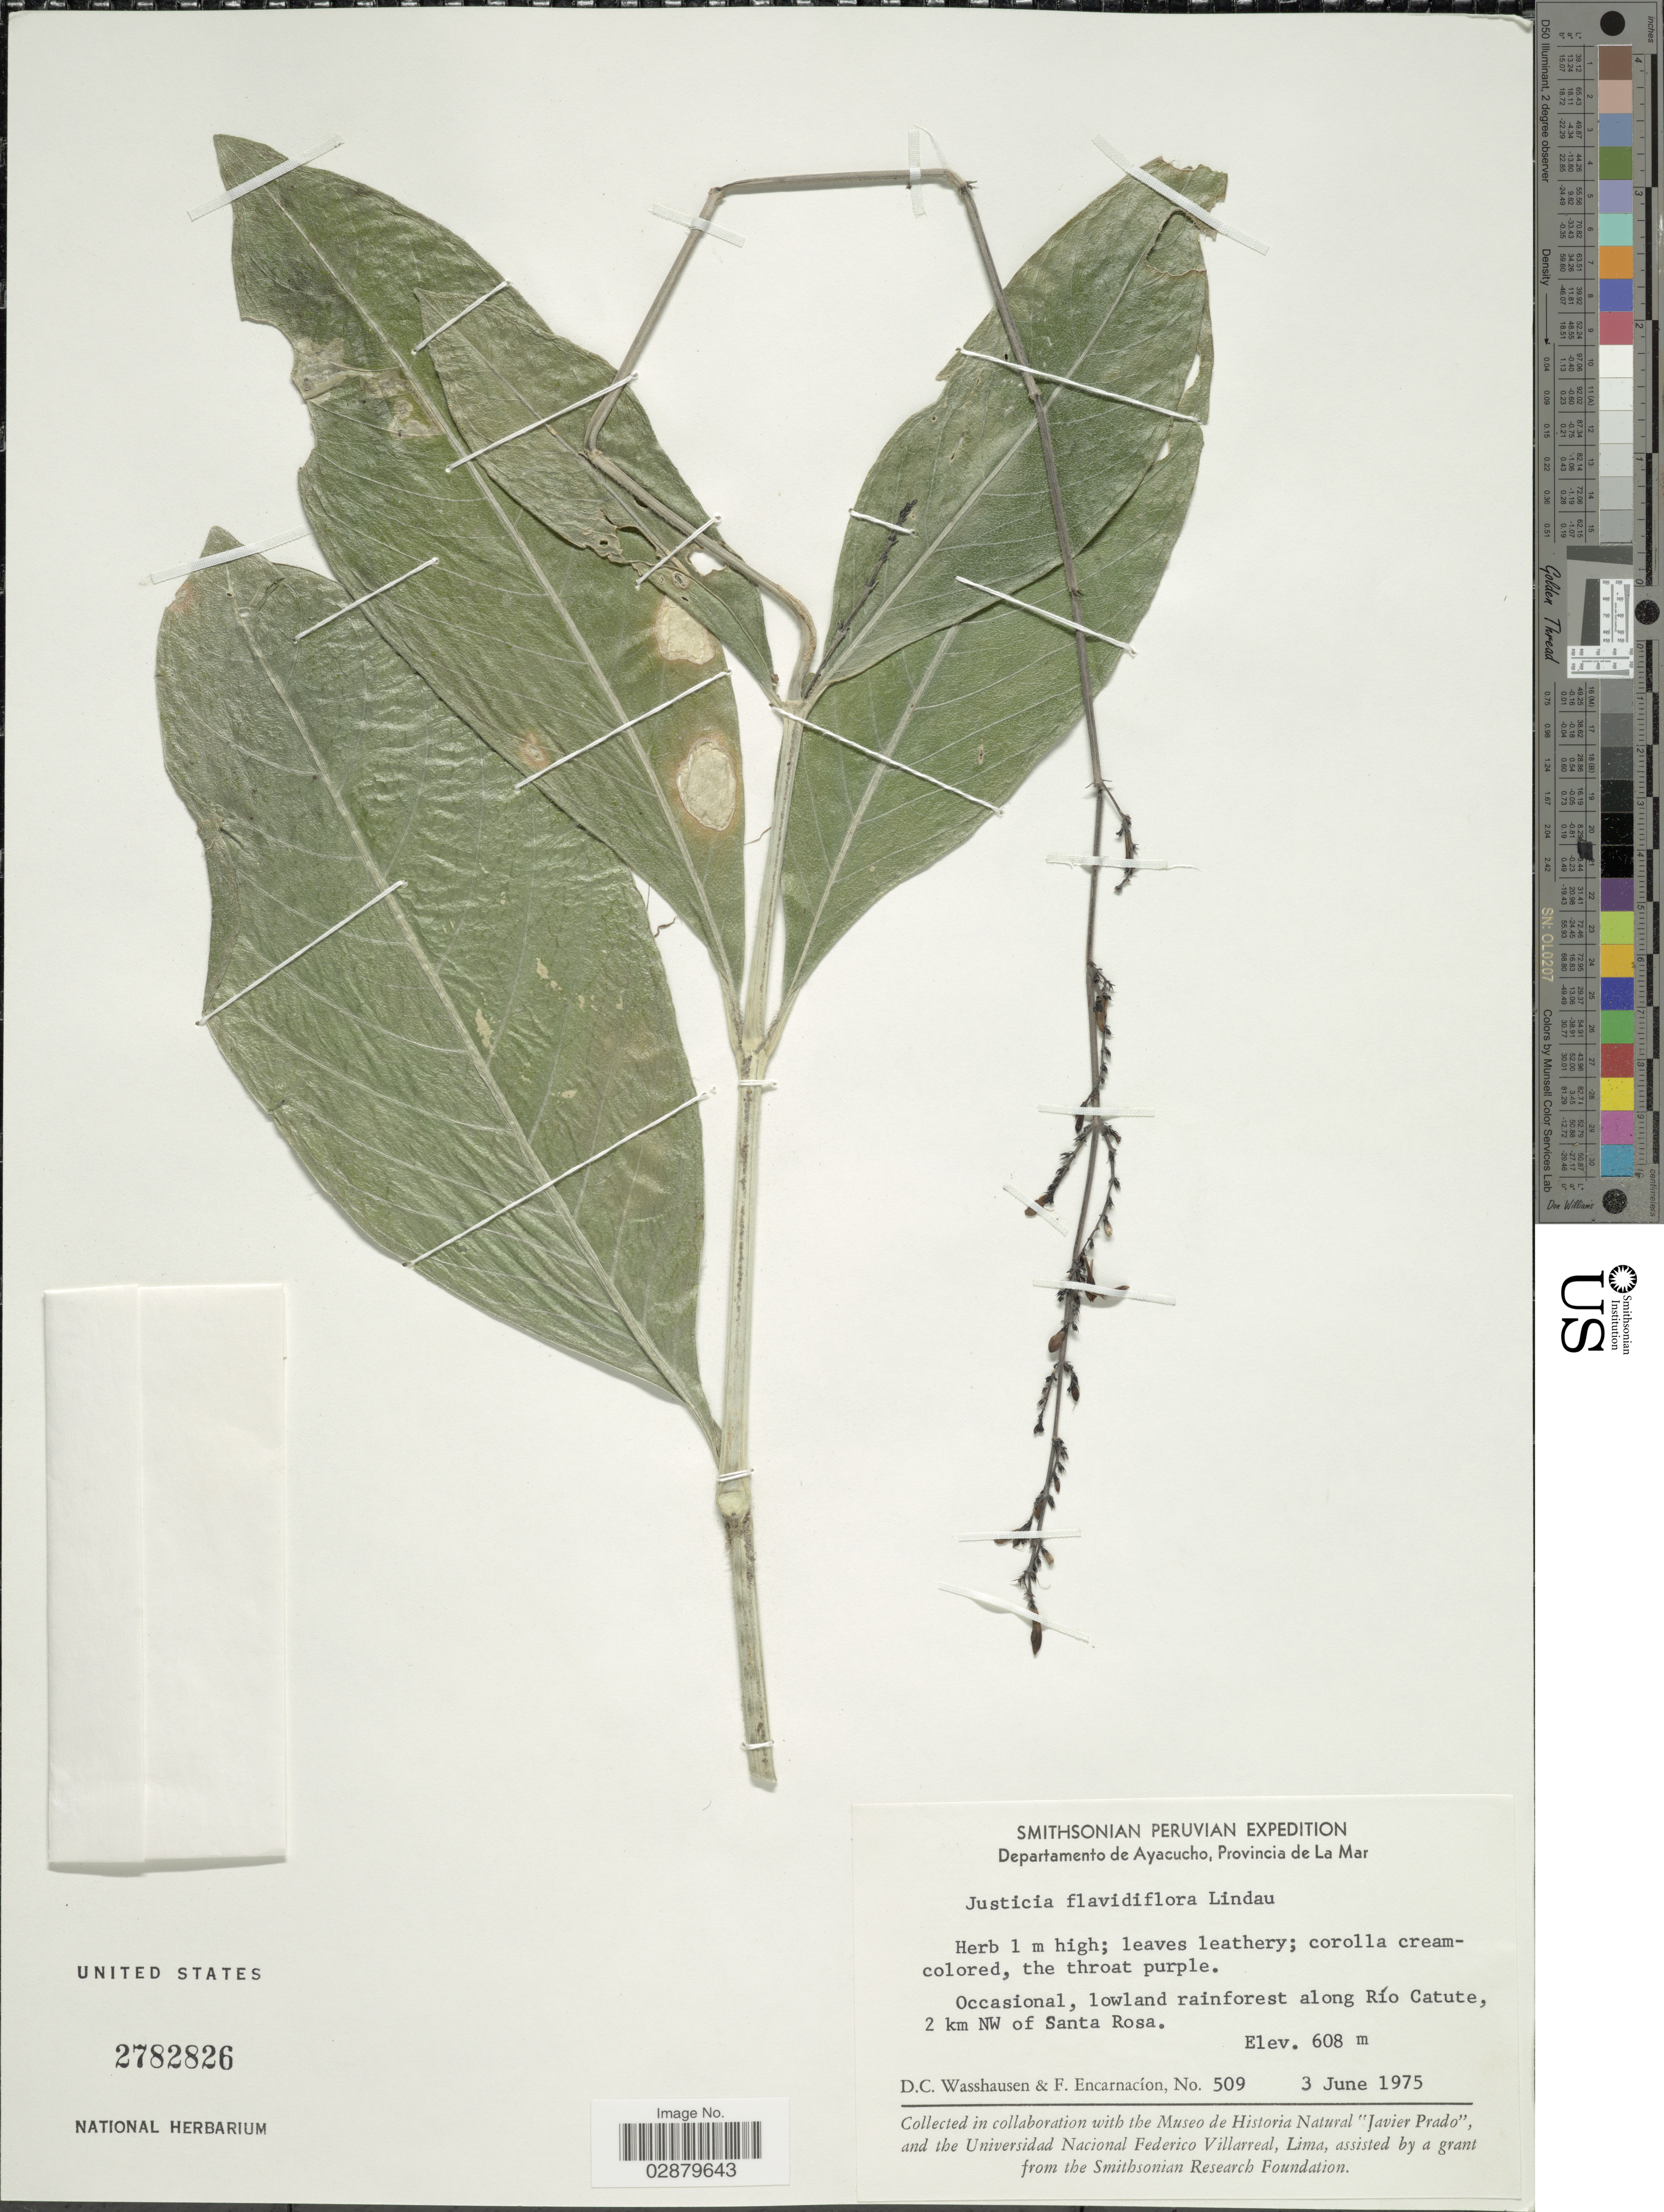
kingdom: Plantae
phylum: Tracheophyta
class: Magnoliopsida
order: Lamiales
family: Acanthaceae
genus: Justicia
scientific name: Justicia lineolata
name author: Ruiz & Pav.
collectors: D. C. Wasshausen & F. Encarnación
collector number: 509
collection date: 1975-06-03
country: Peru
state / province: Ayacucho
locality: Departamento de Ayacucho, Provincia de La Mar. Along Río Catute, 2 km NW of Santa Rosa.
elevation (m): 608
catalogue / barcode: US 2782826